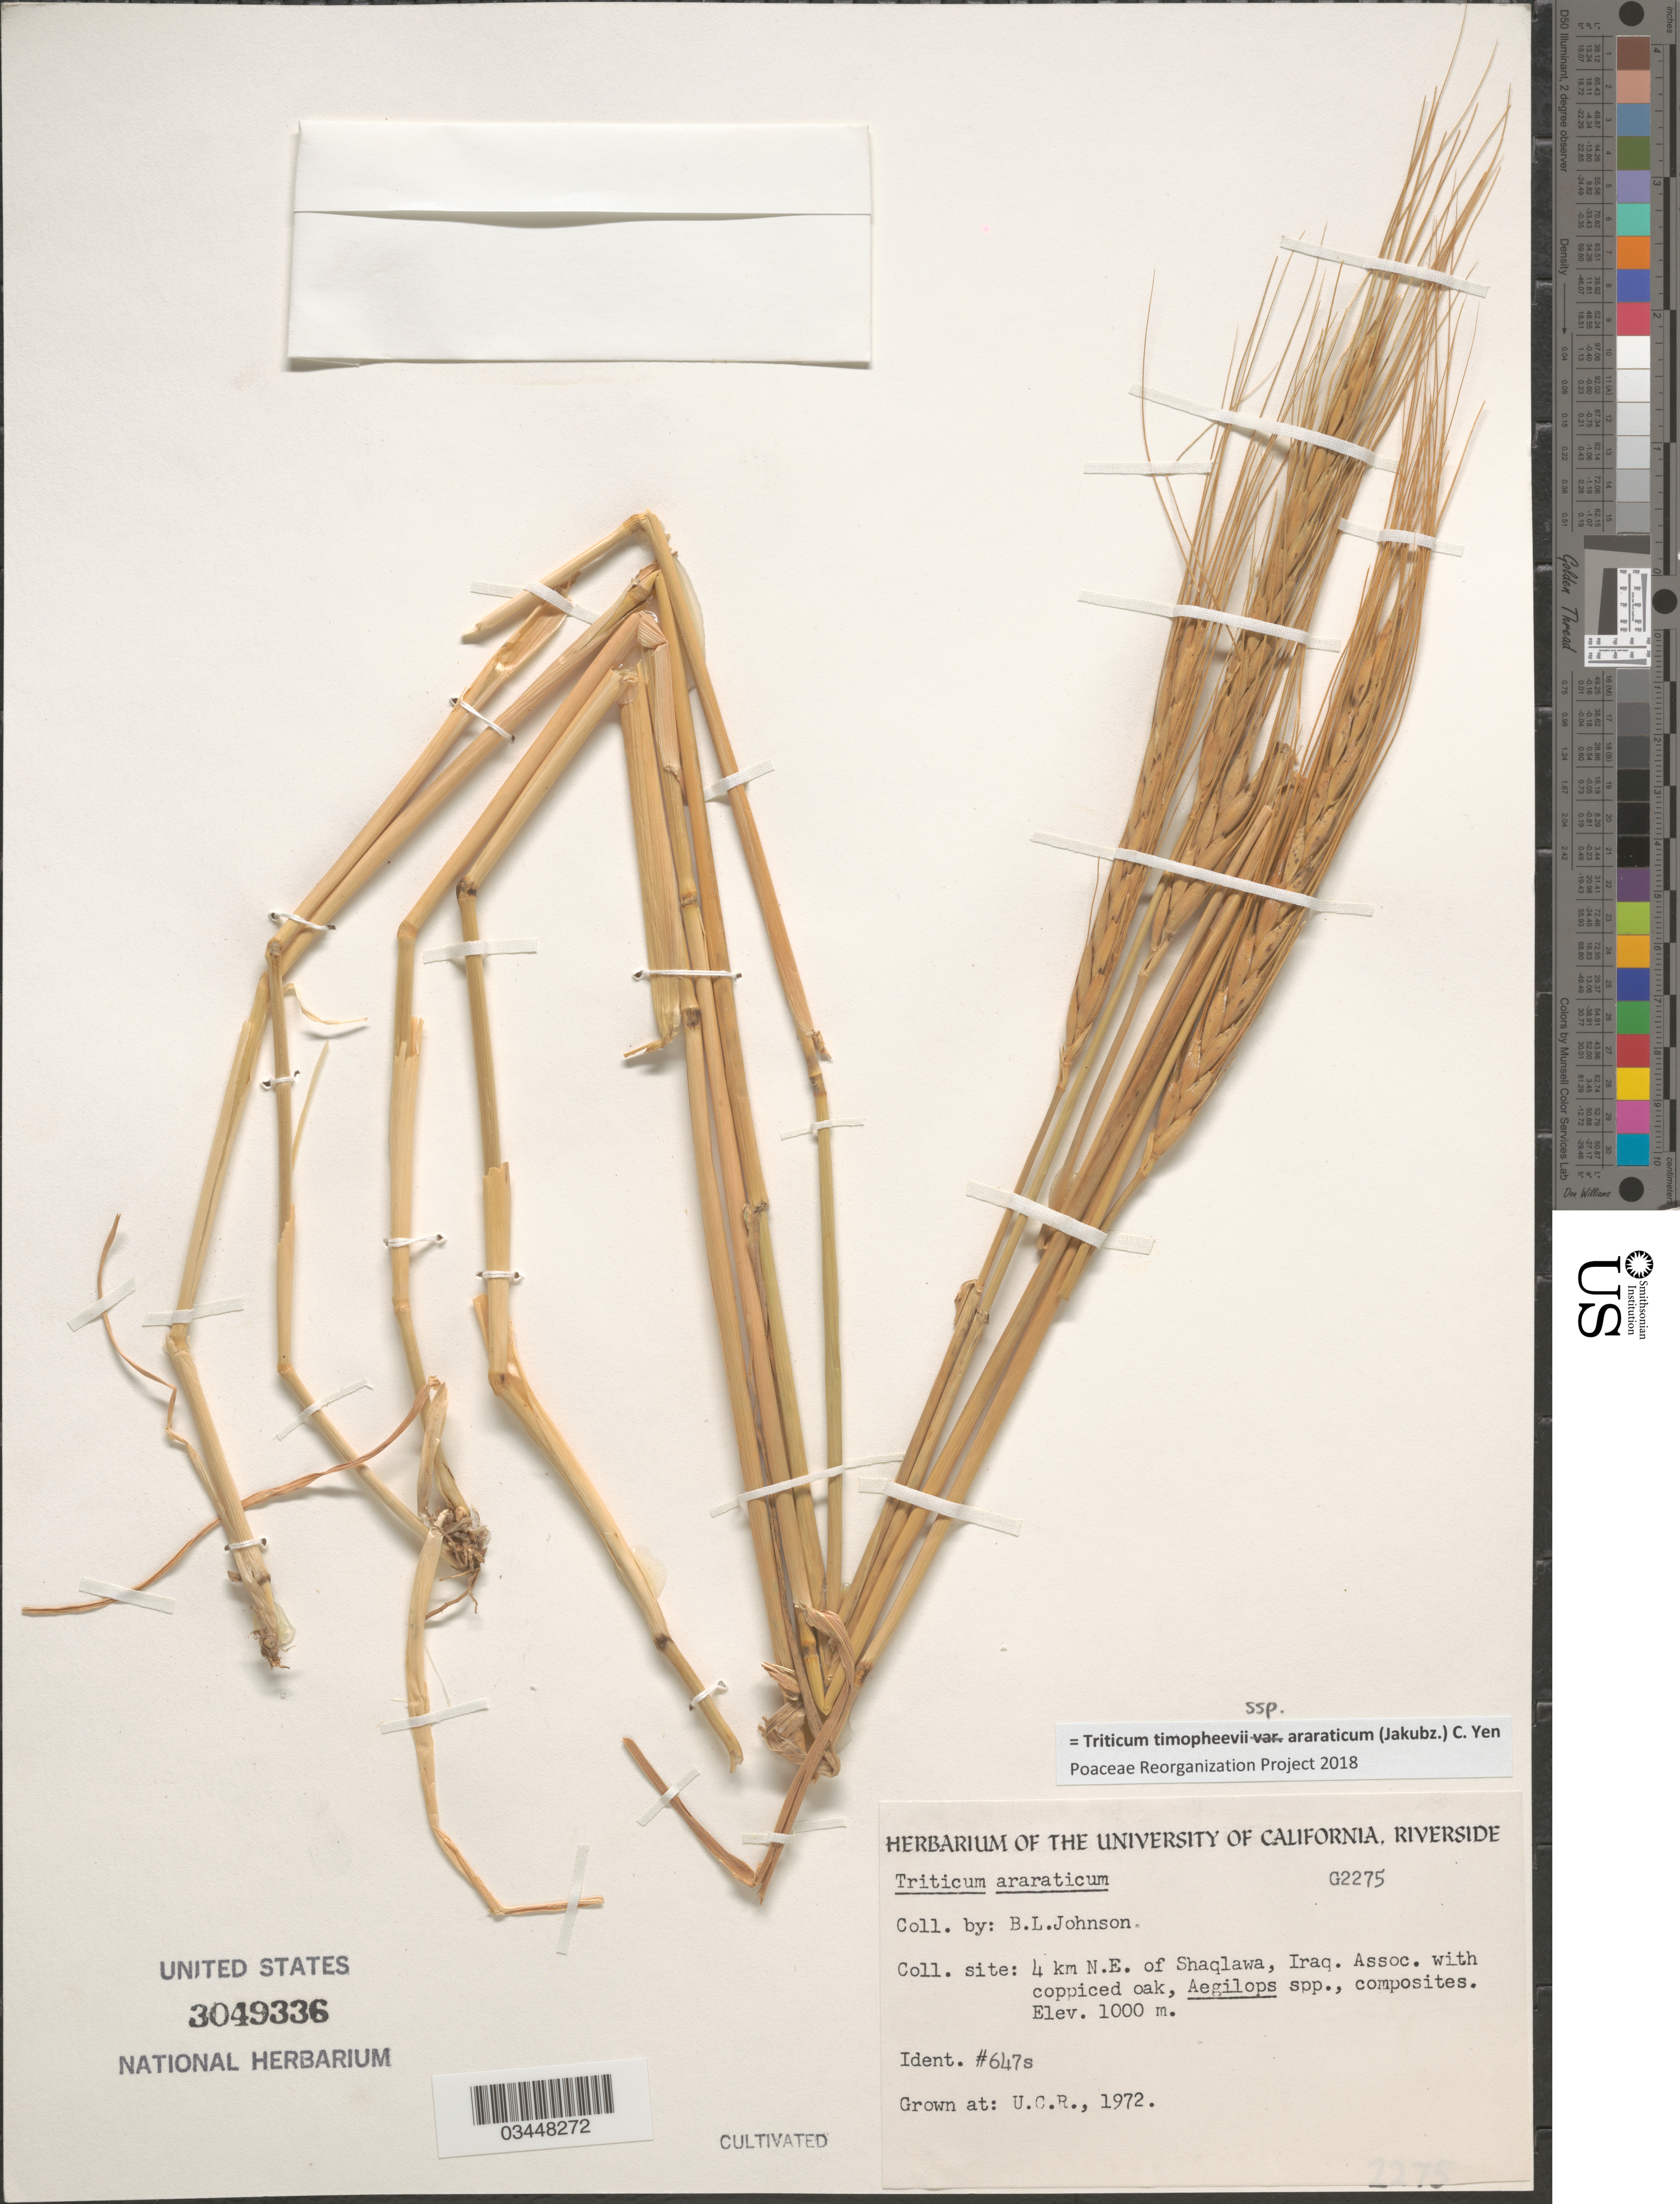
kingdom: Plantae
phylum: Tracheophyta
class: Liliopsida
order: Poales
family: Poaceae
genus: Triticum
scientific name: Triticum timopheevii subsp. araraticum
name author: (Jakubz.) C. Yen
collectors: ex herb. Univ. of California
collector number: G2275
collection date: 1972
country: United States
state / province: California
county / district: Riverside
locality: U.C.R.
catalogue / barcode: US 3049336